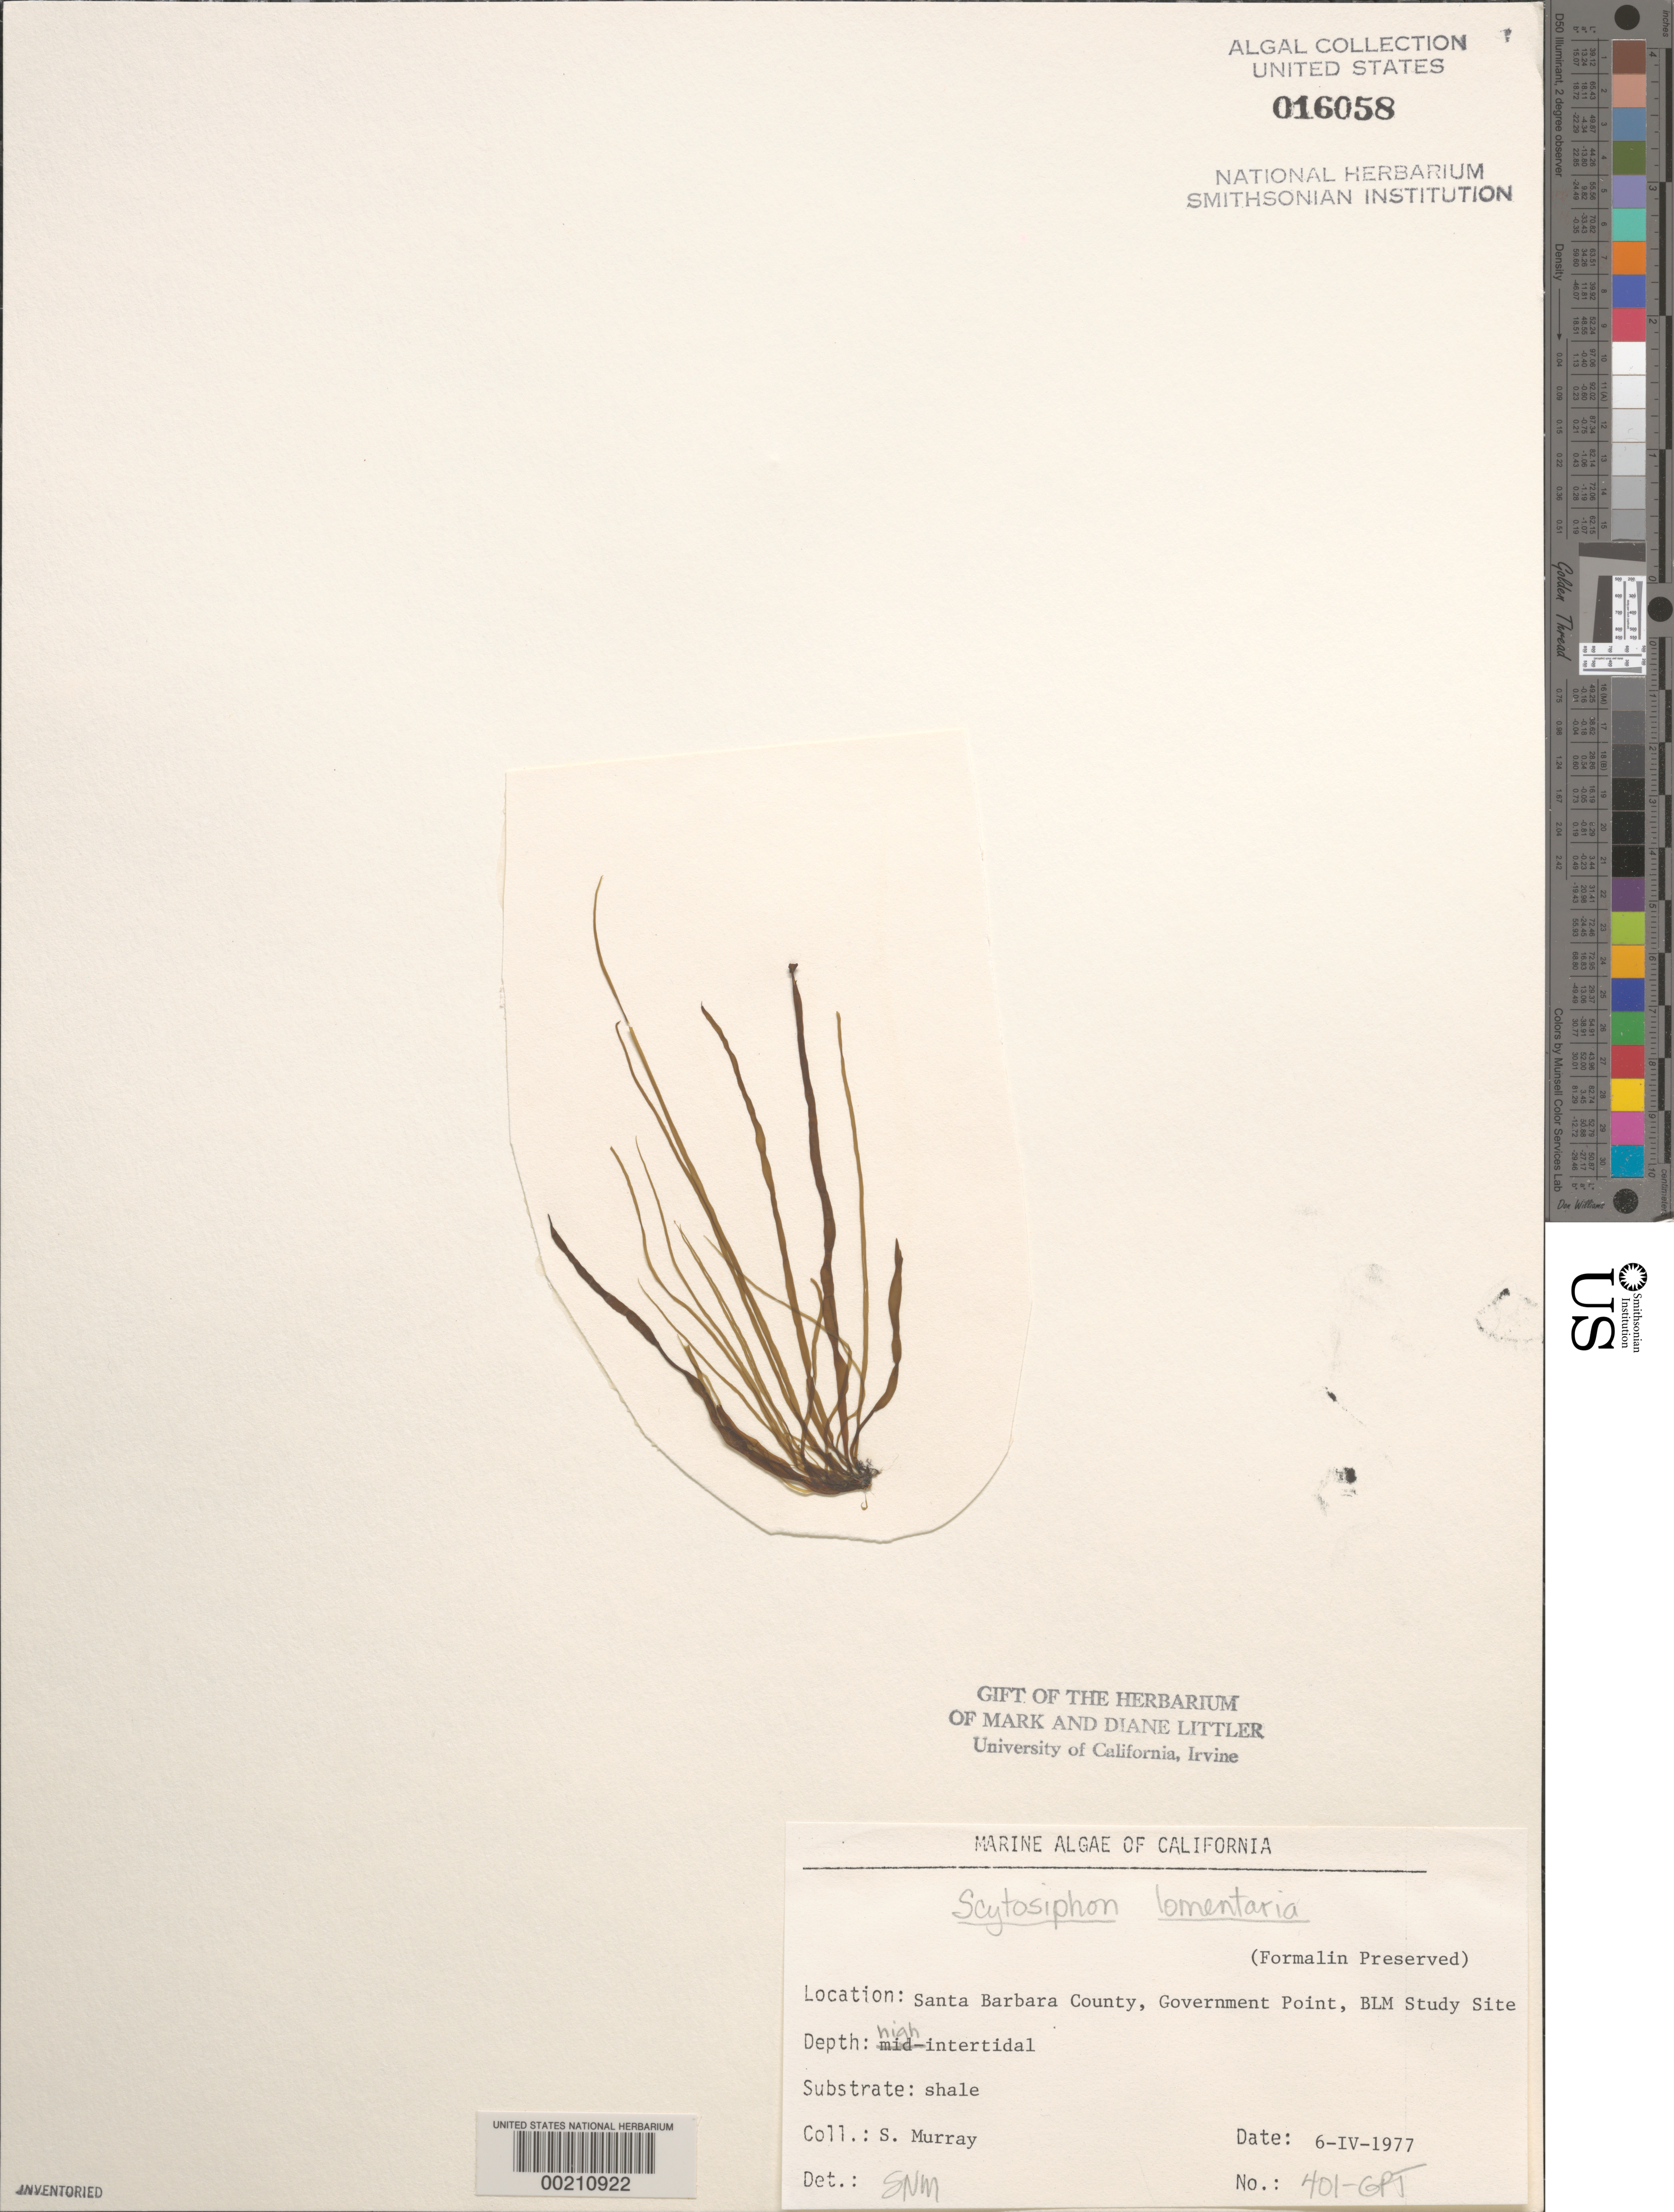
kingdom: Chromista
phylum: Ochrophyta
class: Phaeophyceae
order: Scytosiphonales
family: Scytosiphonaceae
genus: Scytosiphon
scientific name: Scytosiphon lomentaria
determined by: Murray, S. N.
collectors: S. N. Murray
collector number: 401-gpt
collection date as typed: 06 Apr 1977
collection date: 1977-04-06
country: United States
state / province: California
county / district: Santa Barbara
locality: Government Point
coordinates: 34 26'31"N, 120 24'06"W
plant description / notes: BLM-SOCALBIGHT Rocky Intertidal Survey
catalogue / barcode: US 16058